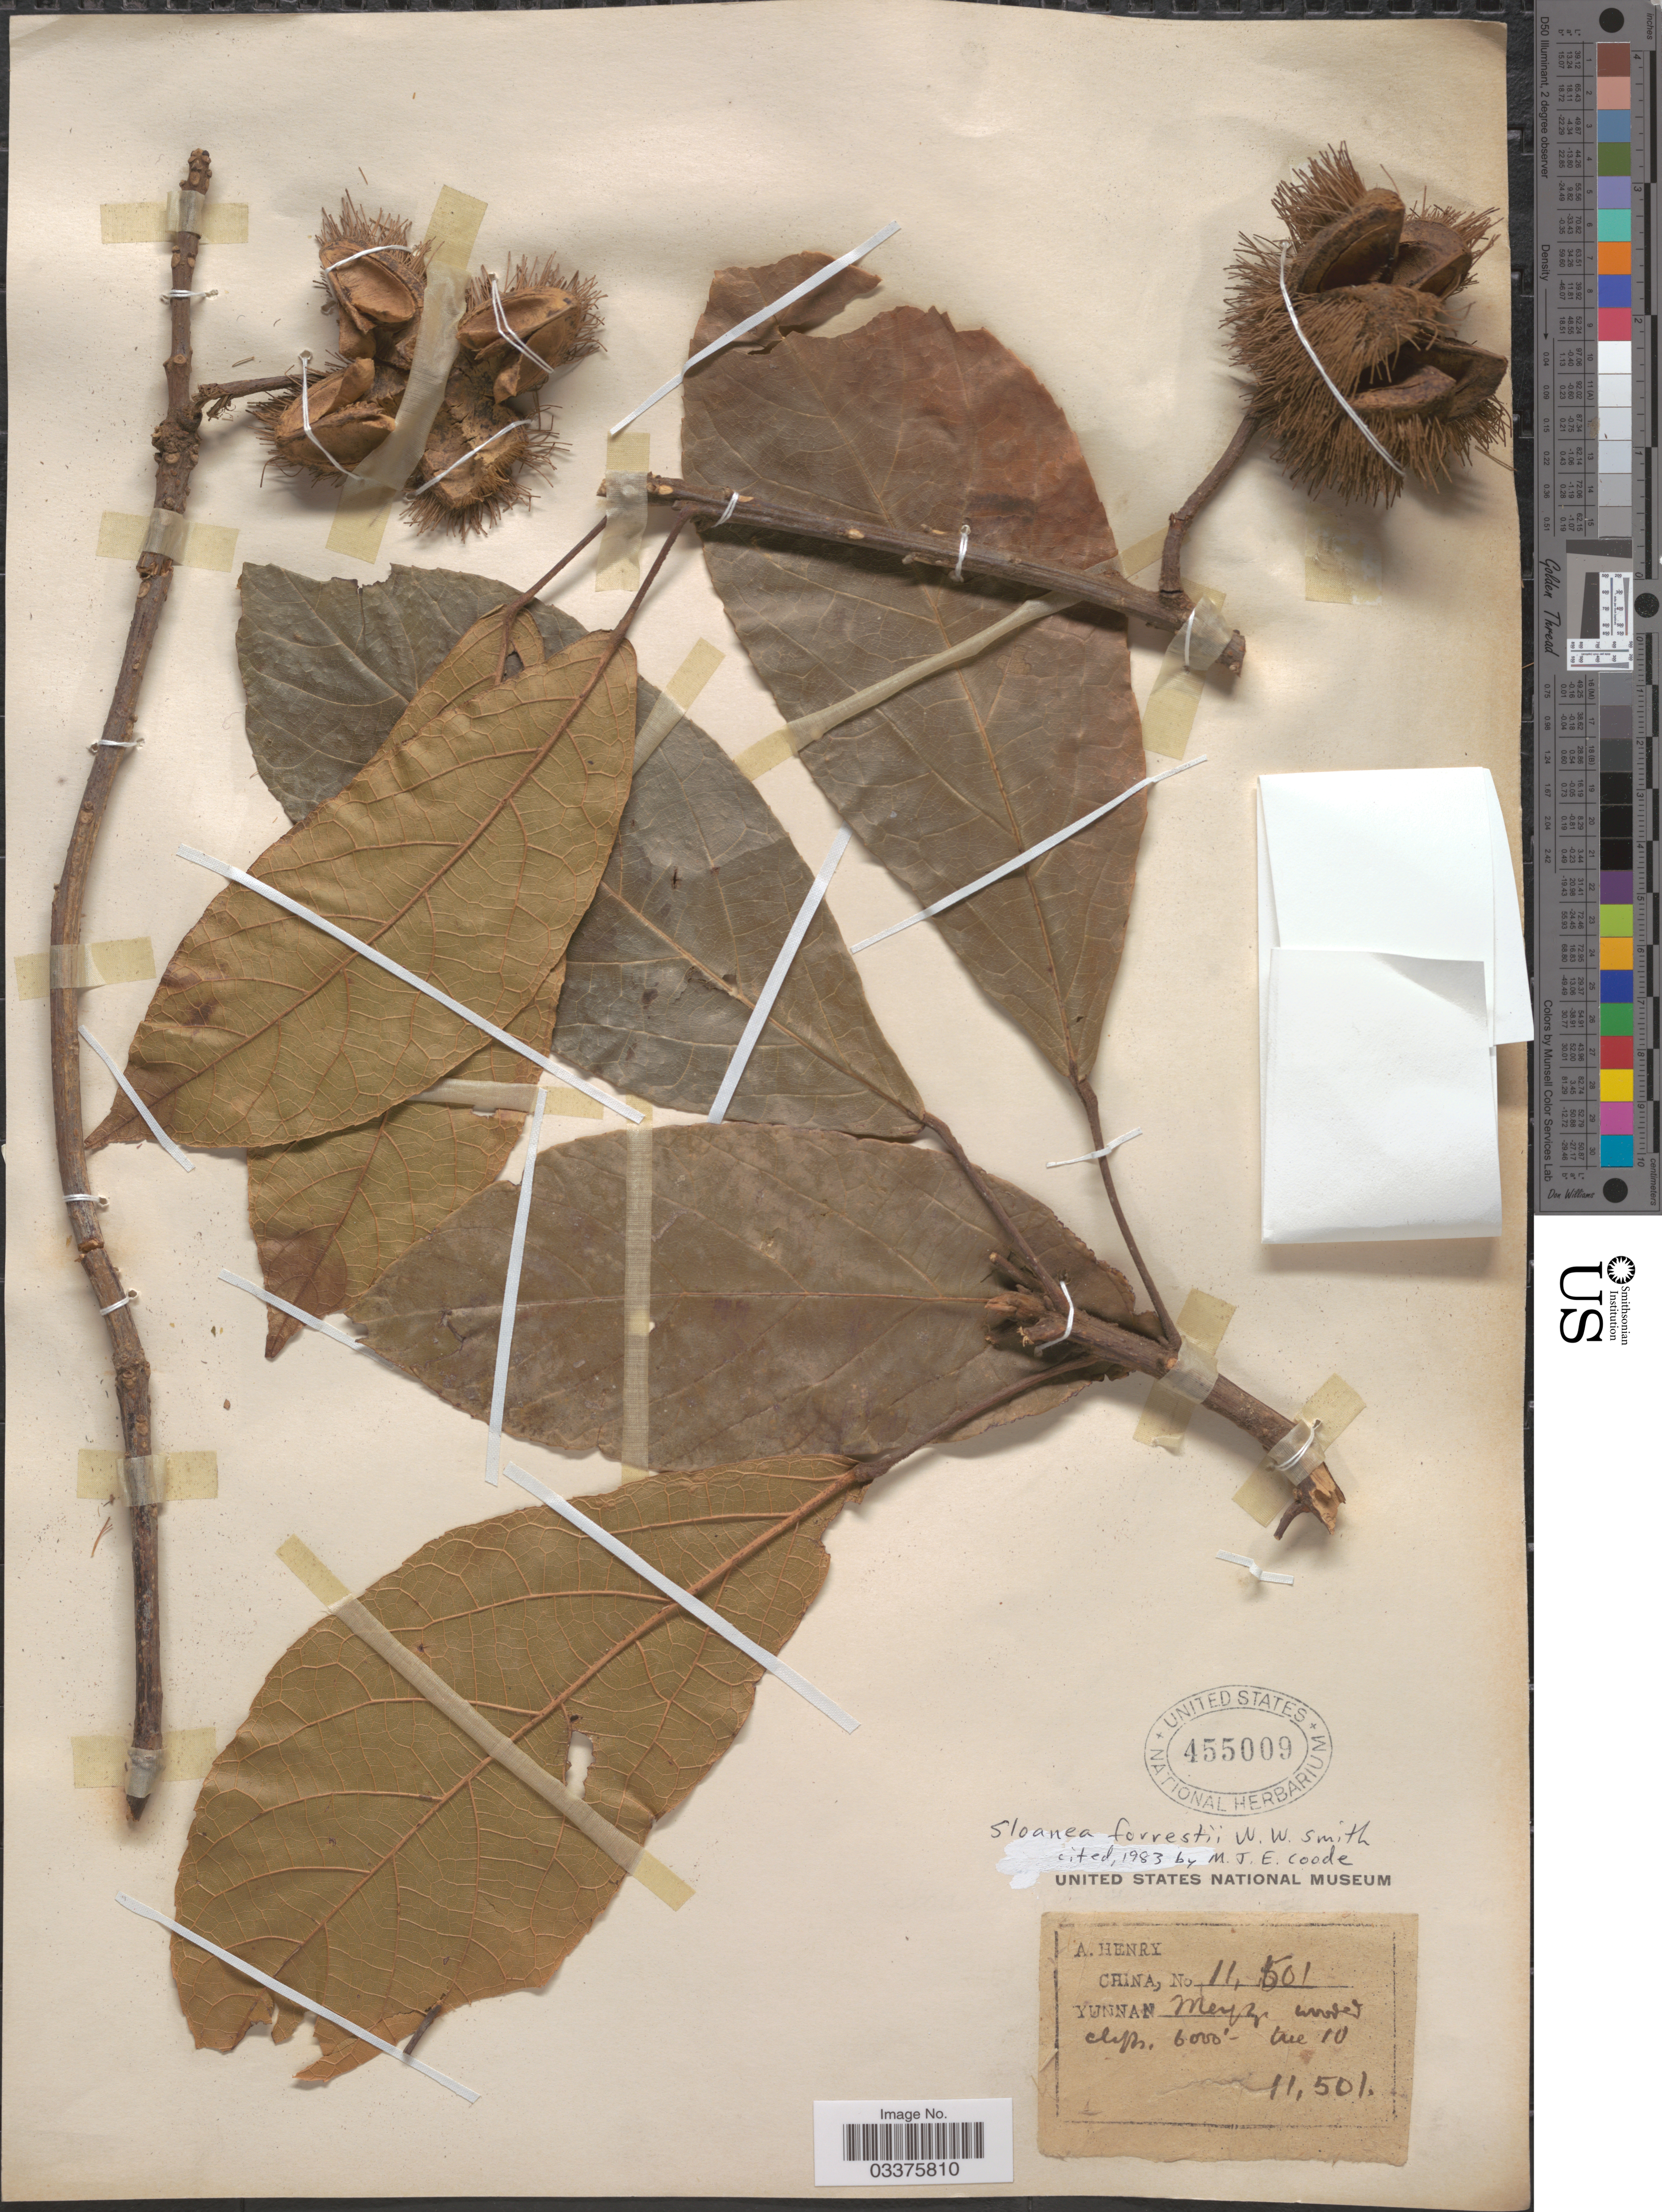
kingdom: Plantae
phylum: Tracheophyta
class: Magnoliopsida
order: Oxalidales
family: Elaeocarpaceae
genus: Sloanea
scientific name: Sloanea forrestii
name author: W.W. Sm.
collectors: A. Henry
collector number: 11501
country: China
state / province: Yunnan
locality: Mengtze.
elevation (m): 1829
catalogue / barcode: US 455009